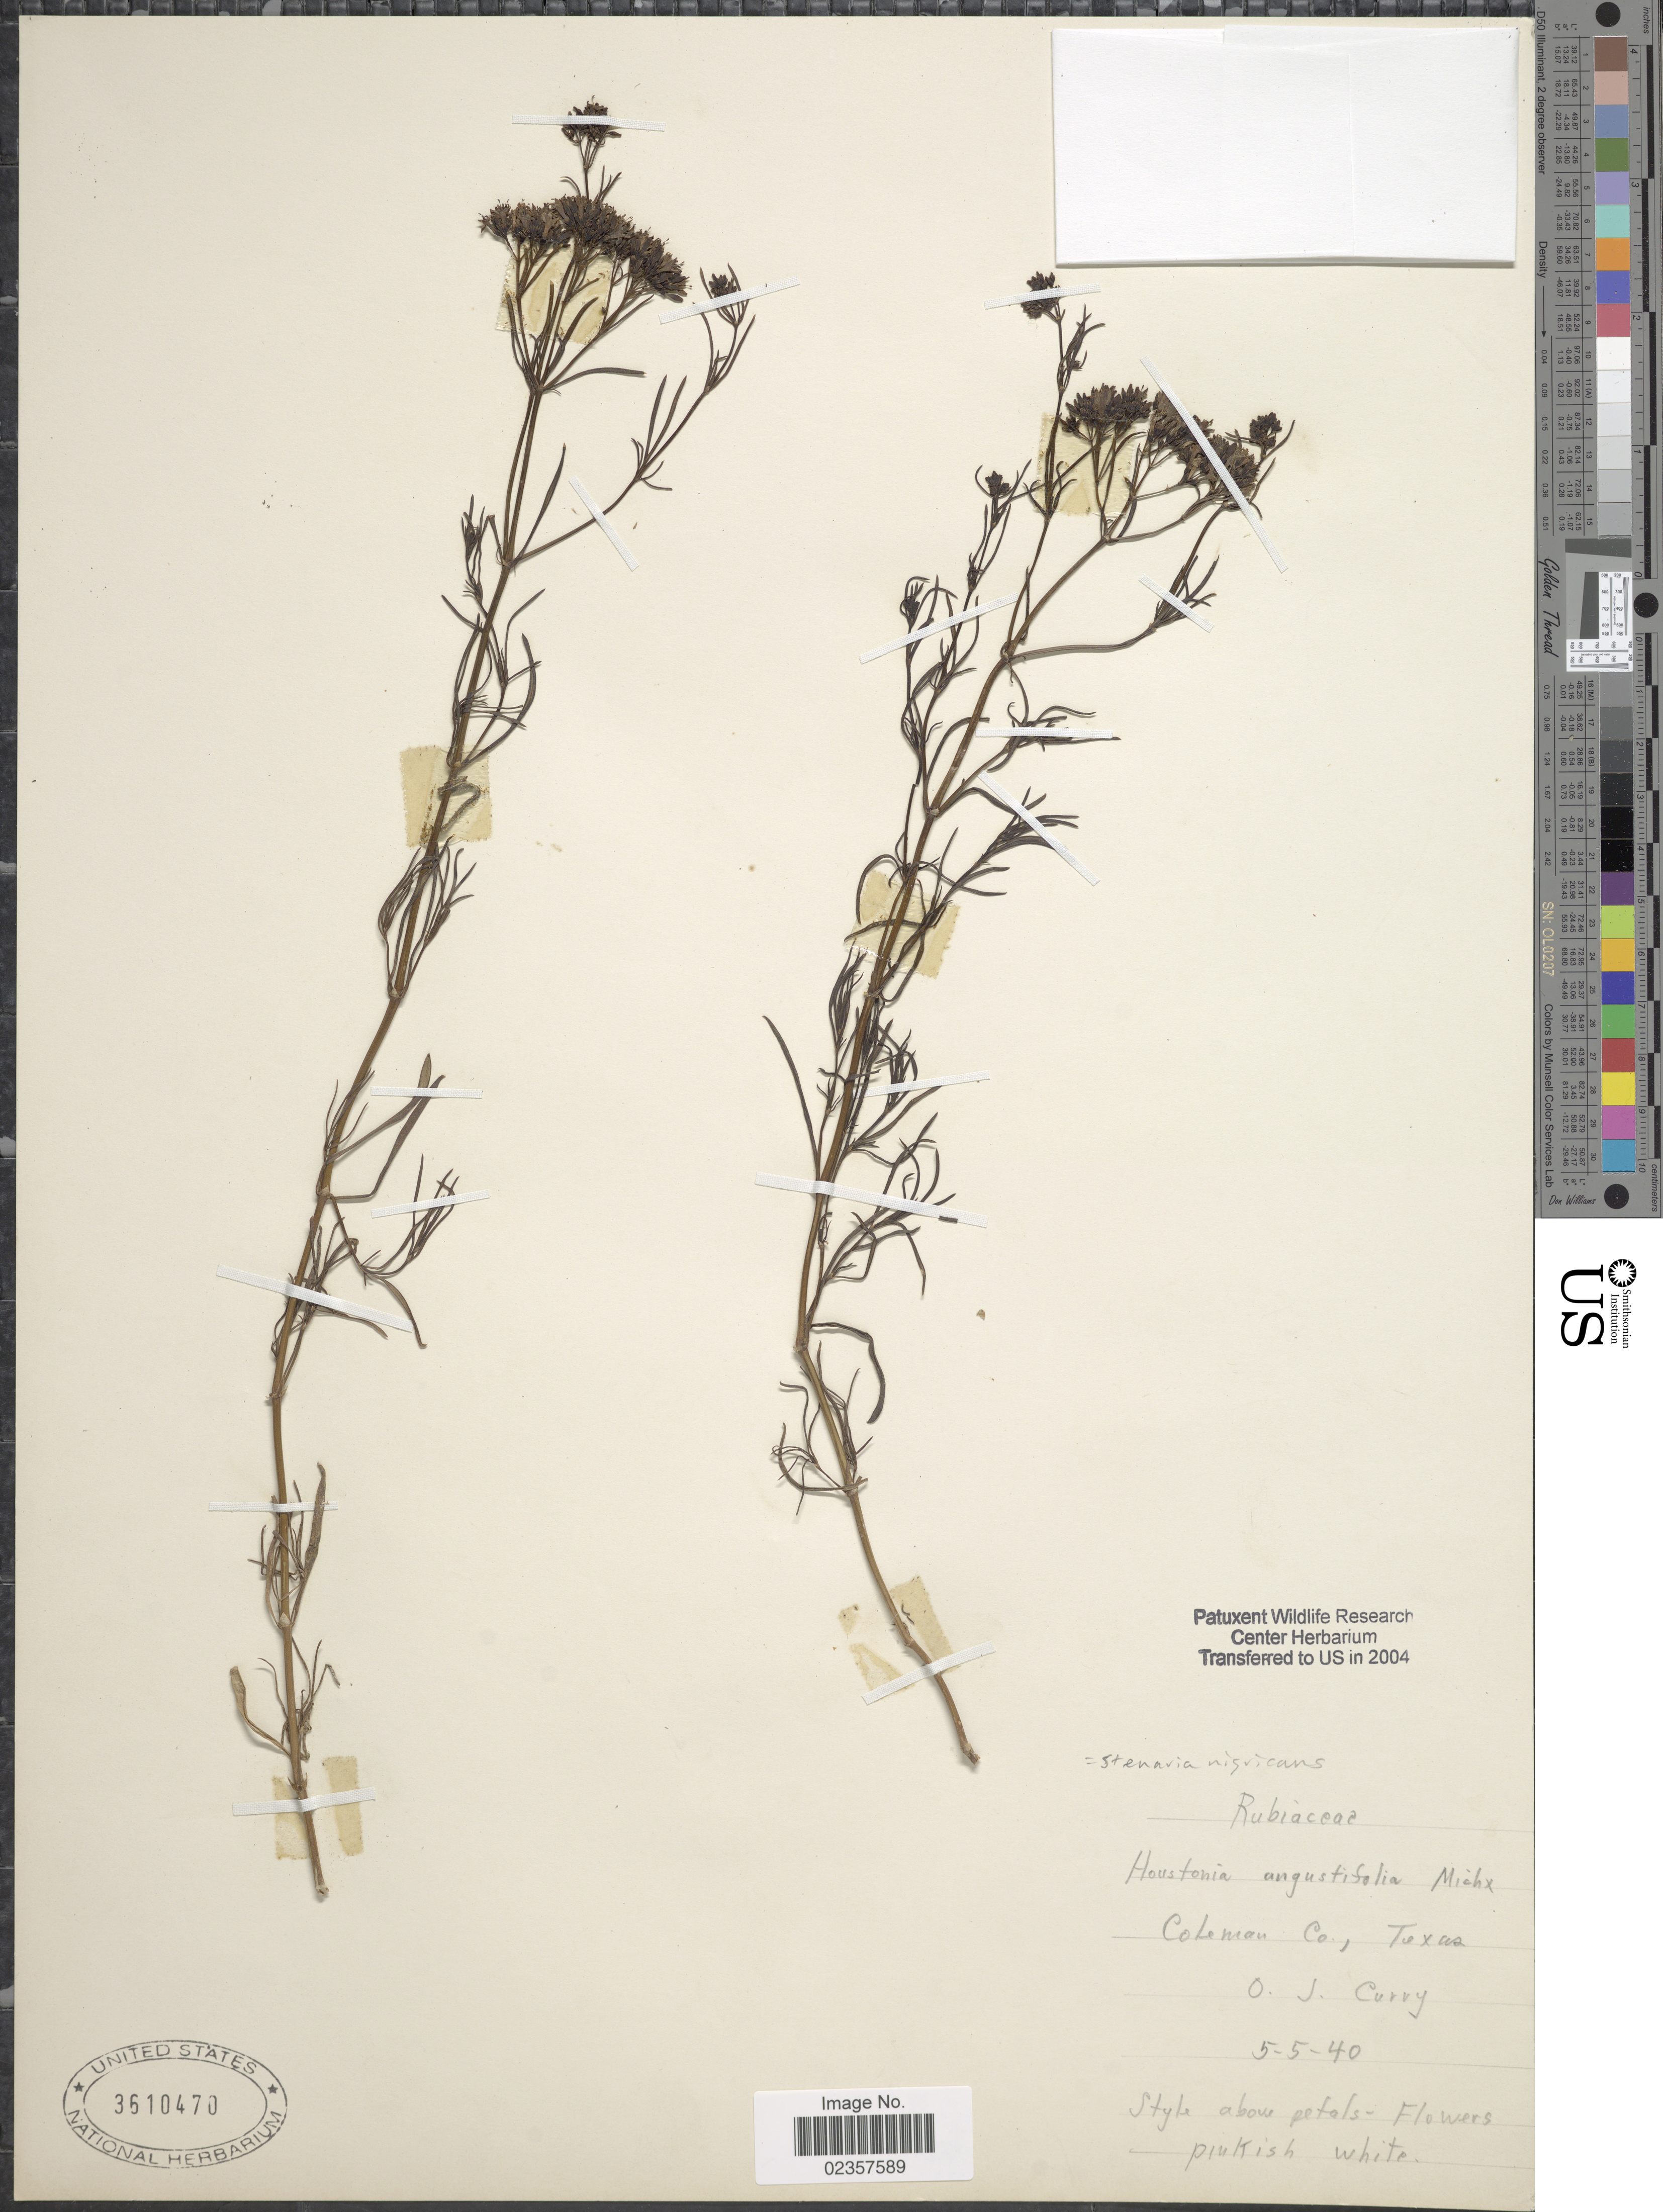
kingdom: Plantae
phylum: Tracheophyta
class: Magnoliopsida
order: Gentianales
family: Rubiaceae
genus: Houstonia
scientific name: Houstonia nigricans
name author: (Lam.) Fernald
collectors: O. Curry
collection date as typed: Transcribed d/m/y: 5/5/40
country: United States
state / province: Texas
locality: Coleman Co.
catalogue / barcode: US 3610470